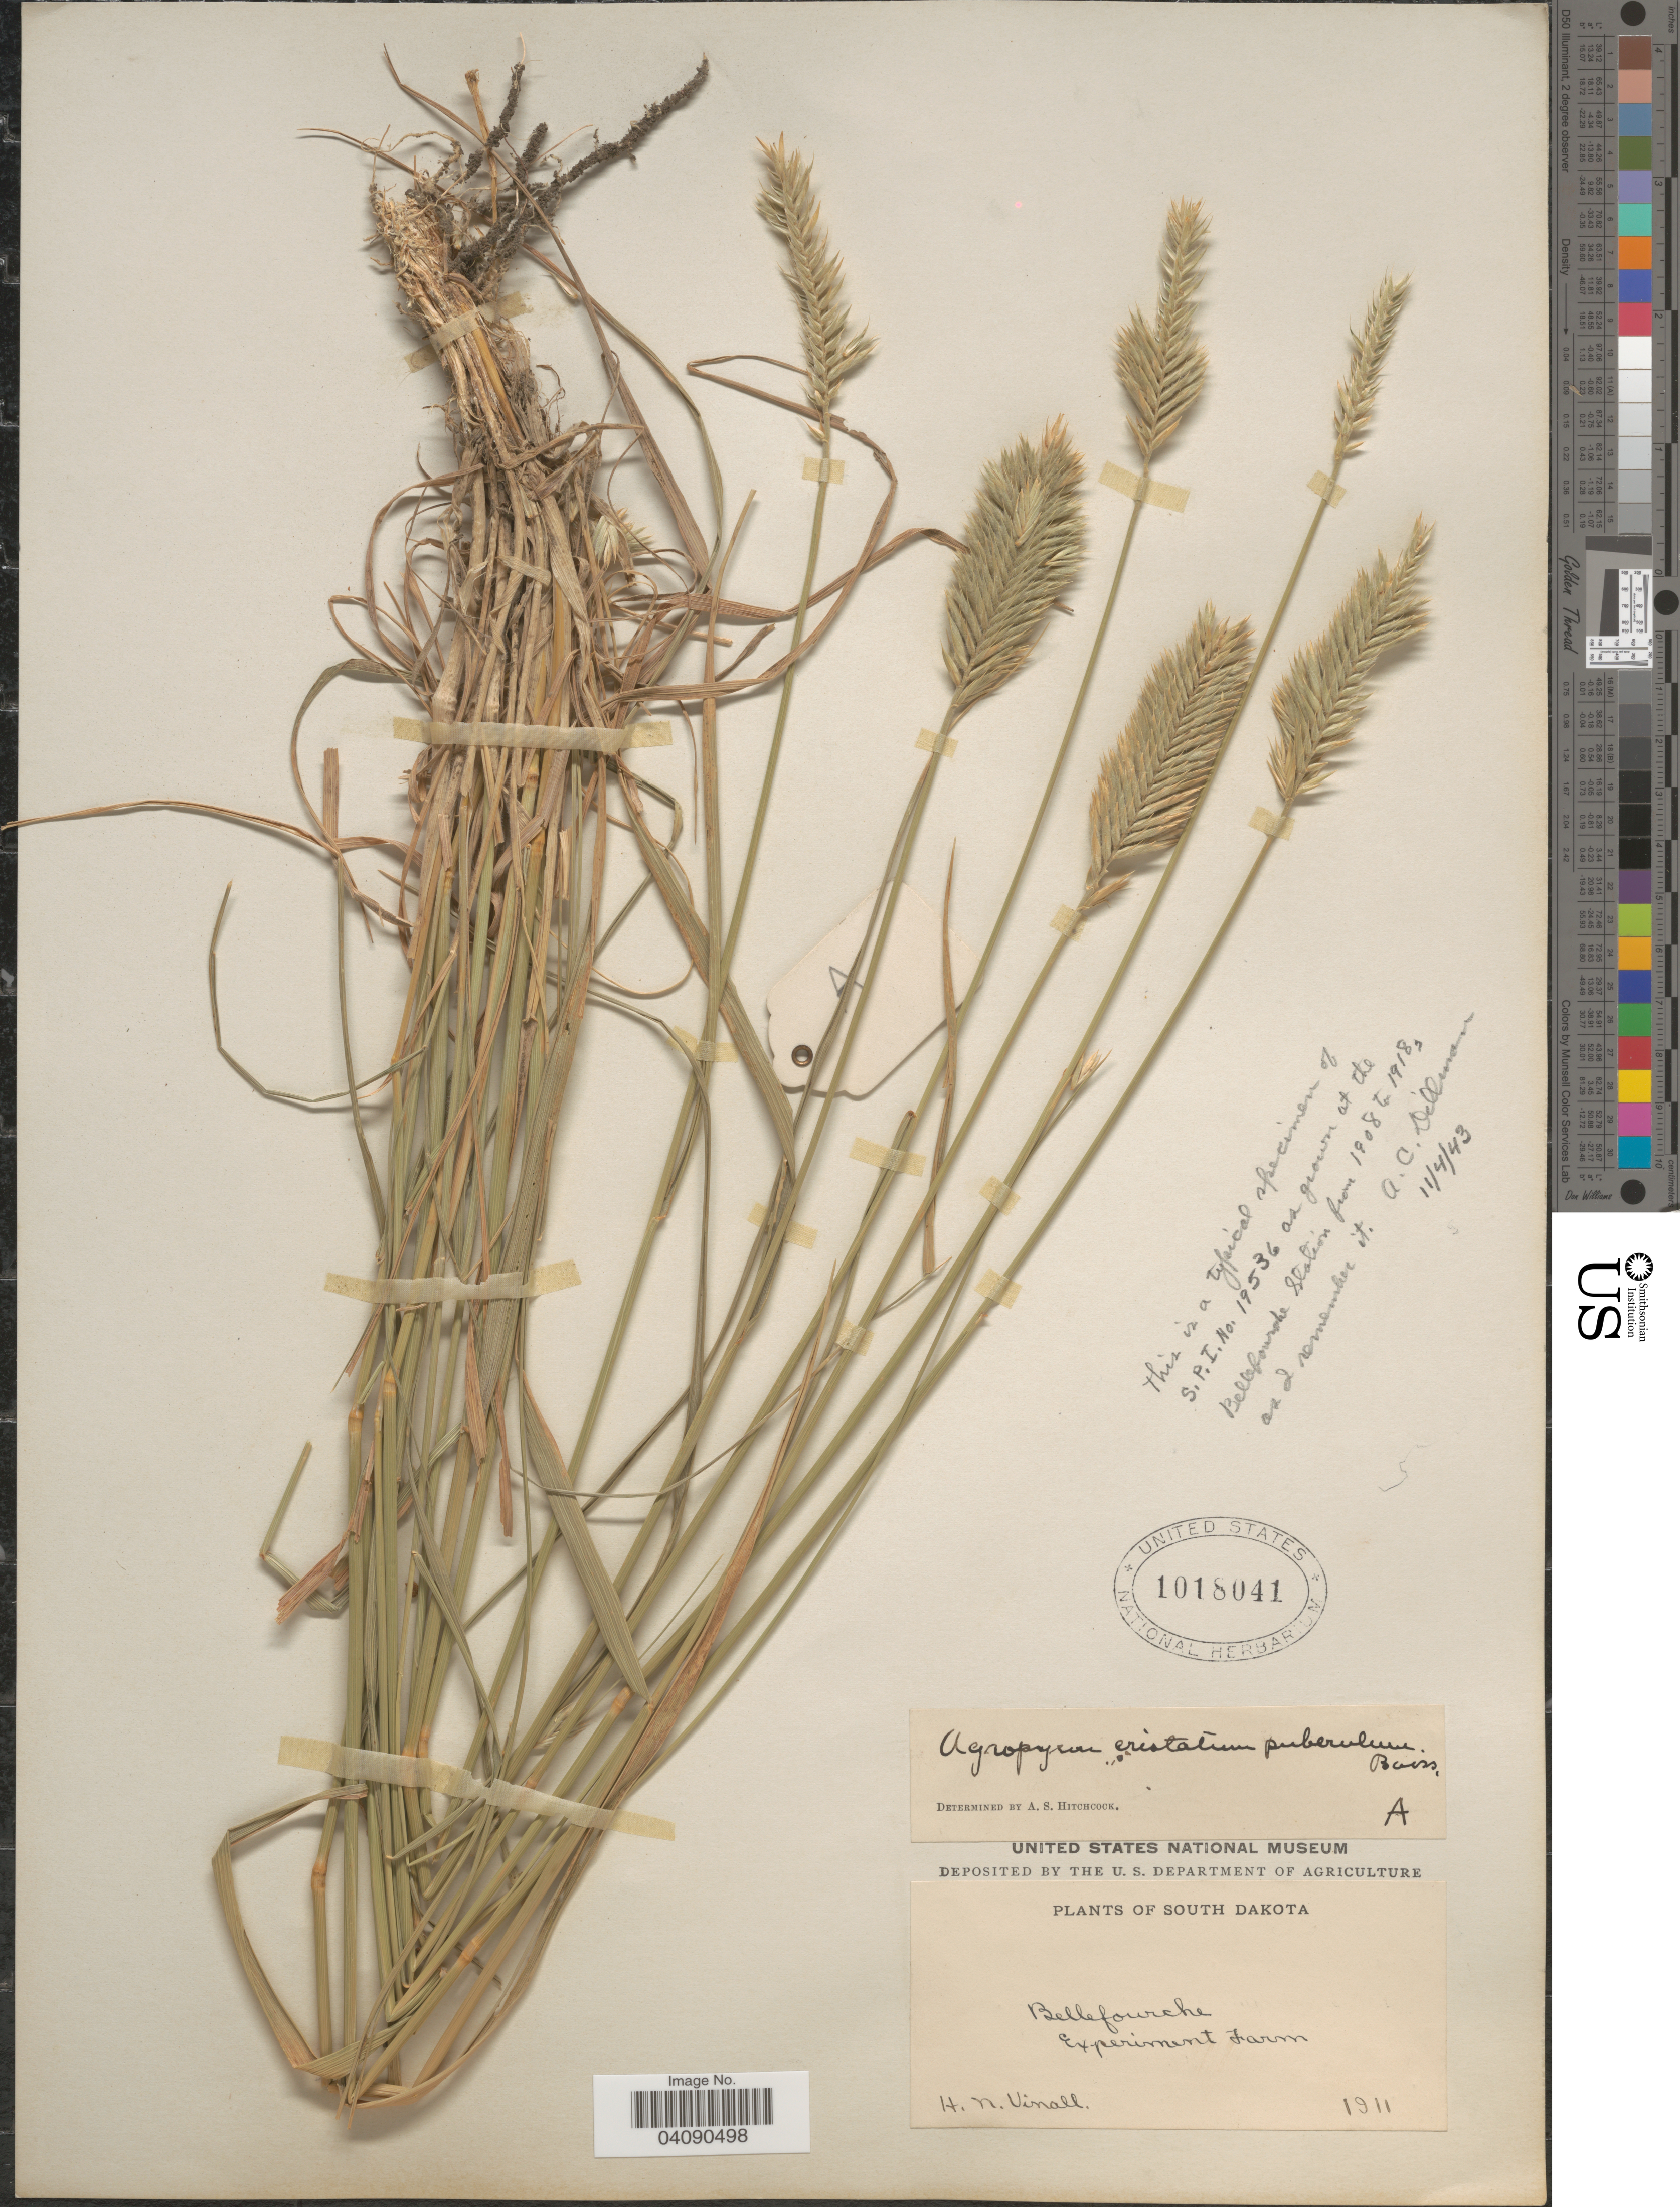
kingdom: Plantae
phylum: Tracheophyta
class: Liliopsida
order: Poales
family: Poaceae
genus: Agropyron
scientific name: Agropyron sp.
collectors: H. Vinall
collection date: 1911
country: United States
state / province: South Dakota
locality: Bellefourche. Experiment Farm.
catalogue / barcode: US 1018041